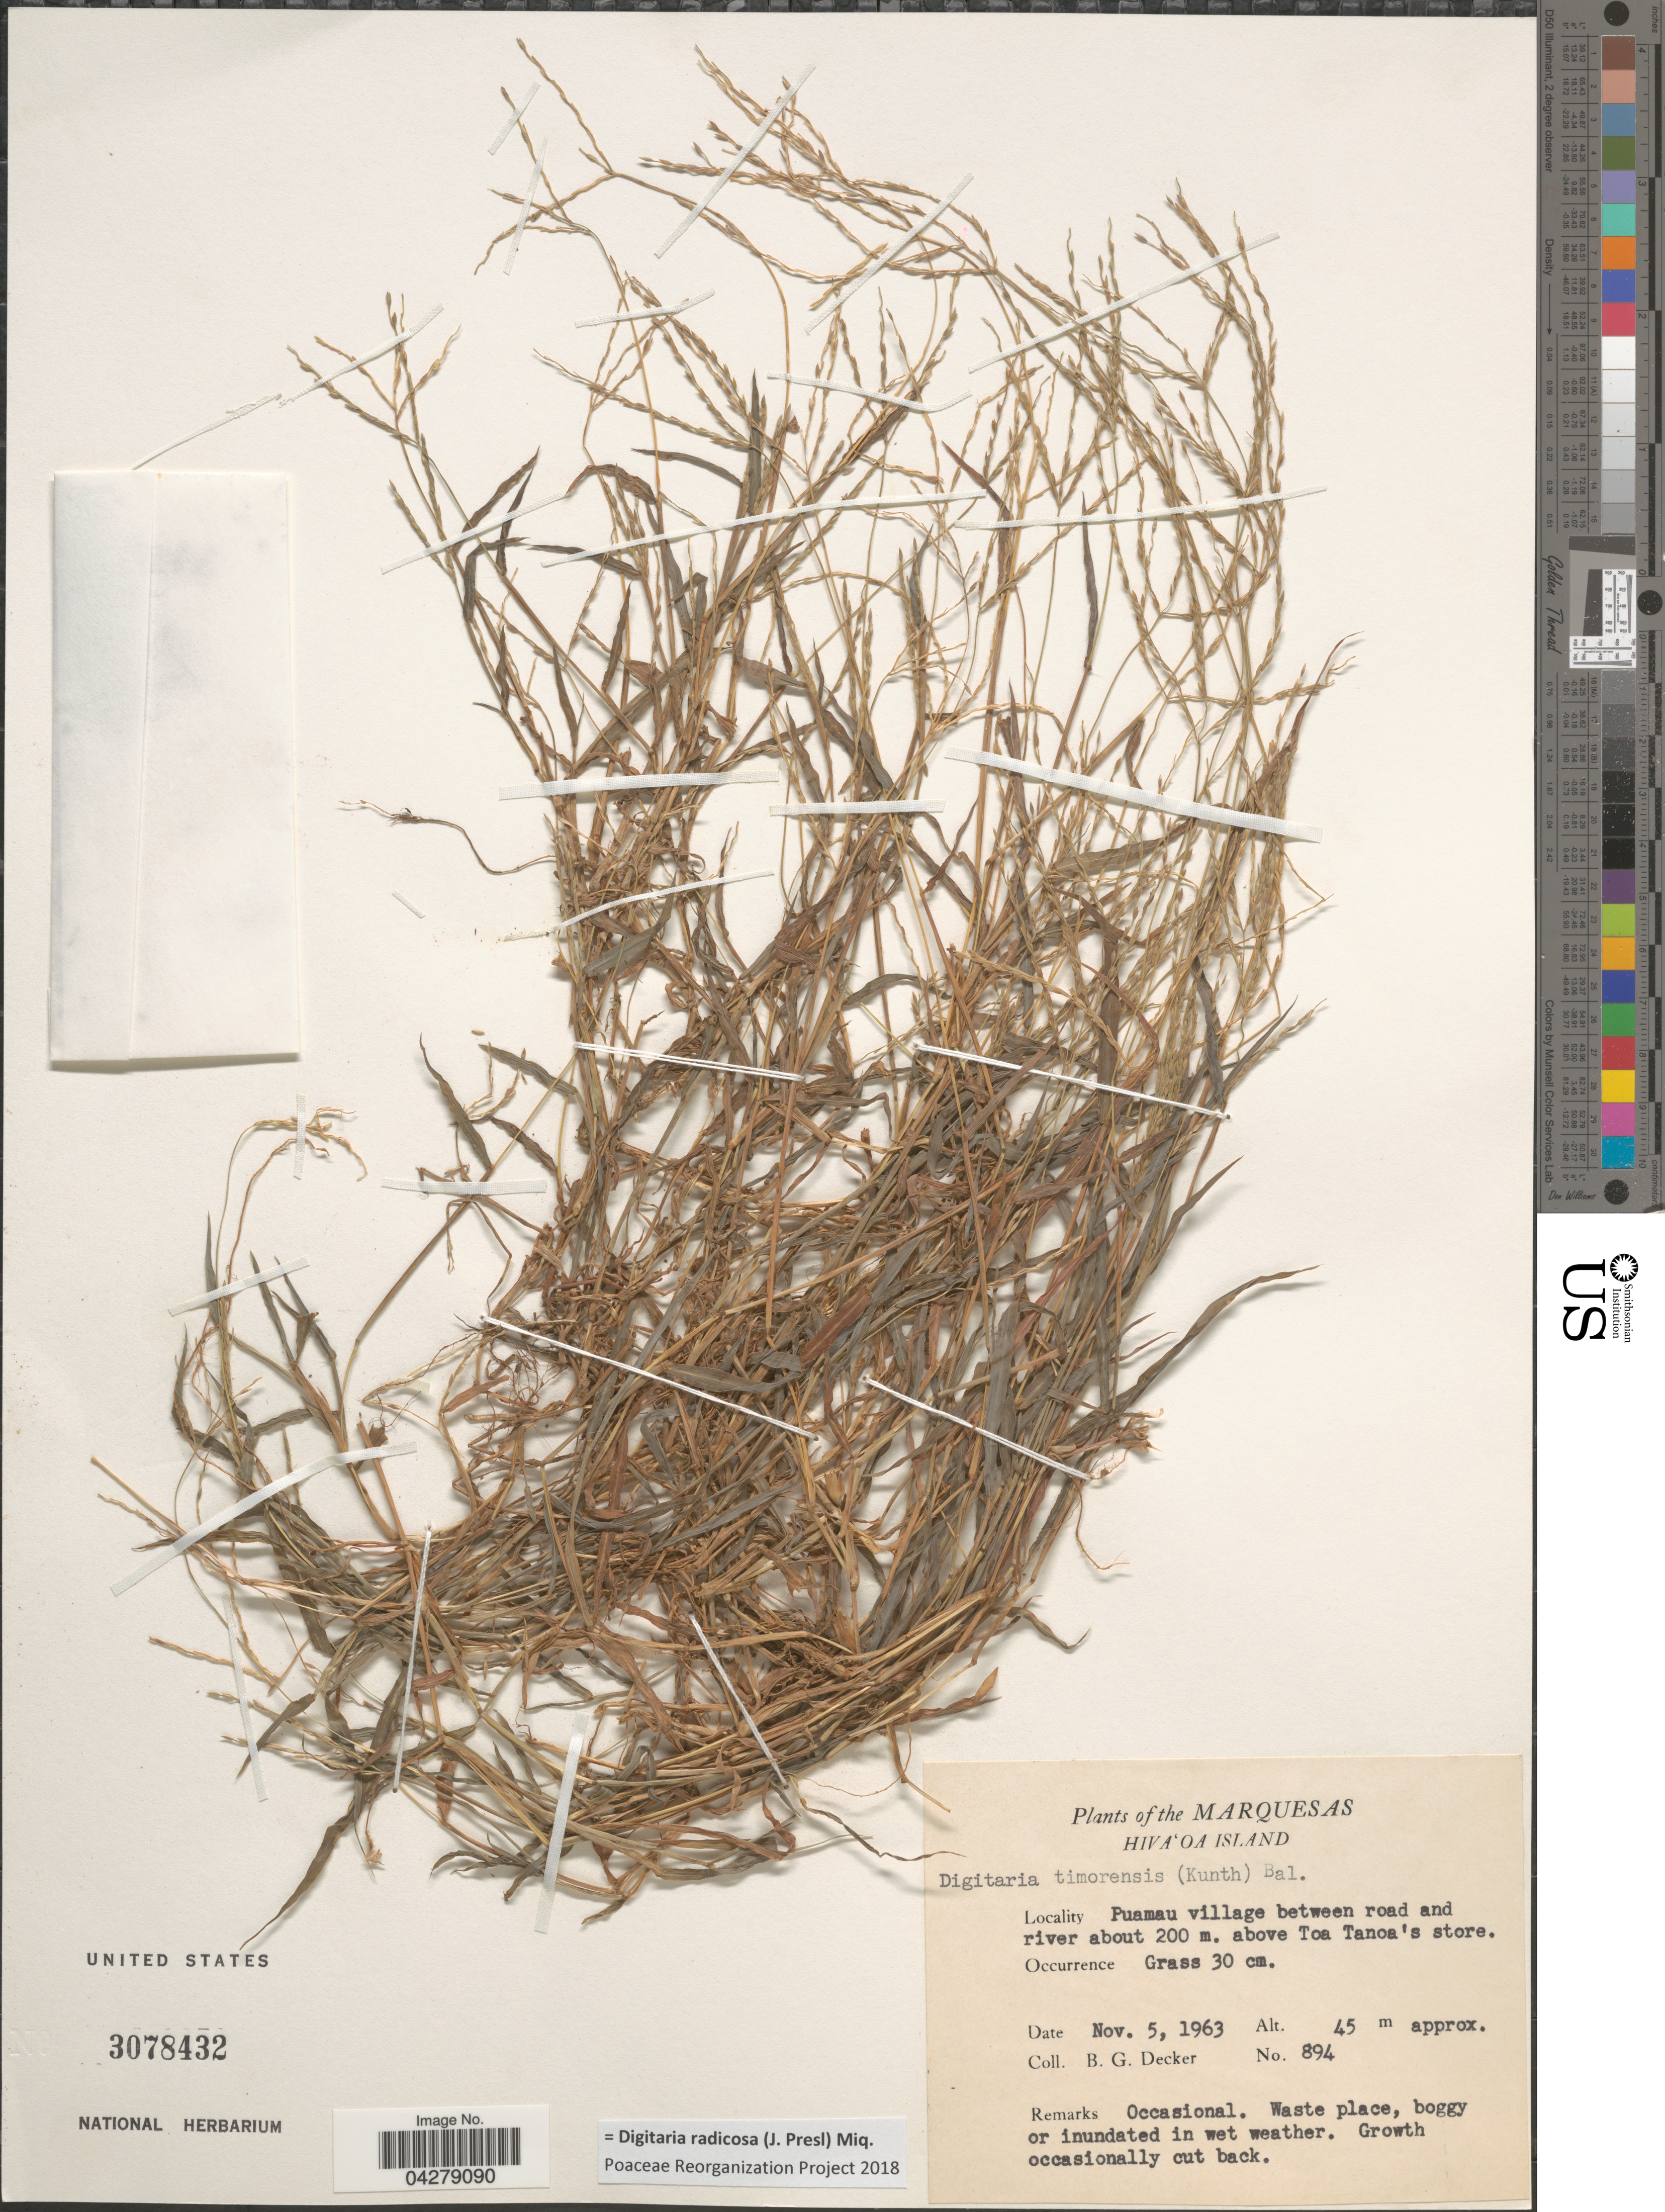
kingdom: Plantae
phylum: Tracheophyta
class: Liliopsida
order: Poales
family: Poaceae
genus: Digitaria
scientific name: Digitaria radicosa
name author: (J. Presl) Miq.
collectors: B. G. Decker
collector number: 894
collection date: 1963-11-05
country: French Polynesia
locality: Marquesas. Hiva'oa Island. Puamau village between road and river about 200 m. above Toa Tonoa's store.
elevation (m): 45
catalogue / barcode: US 3078432